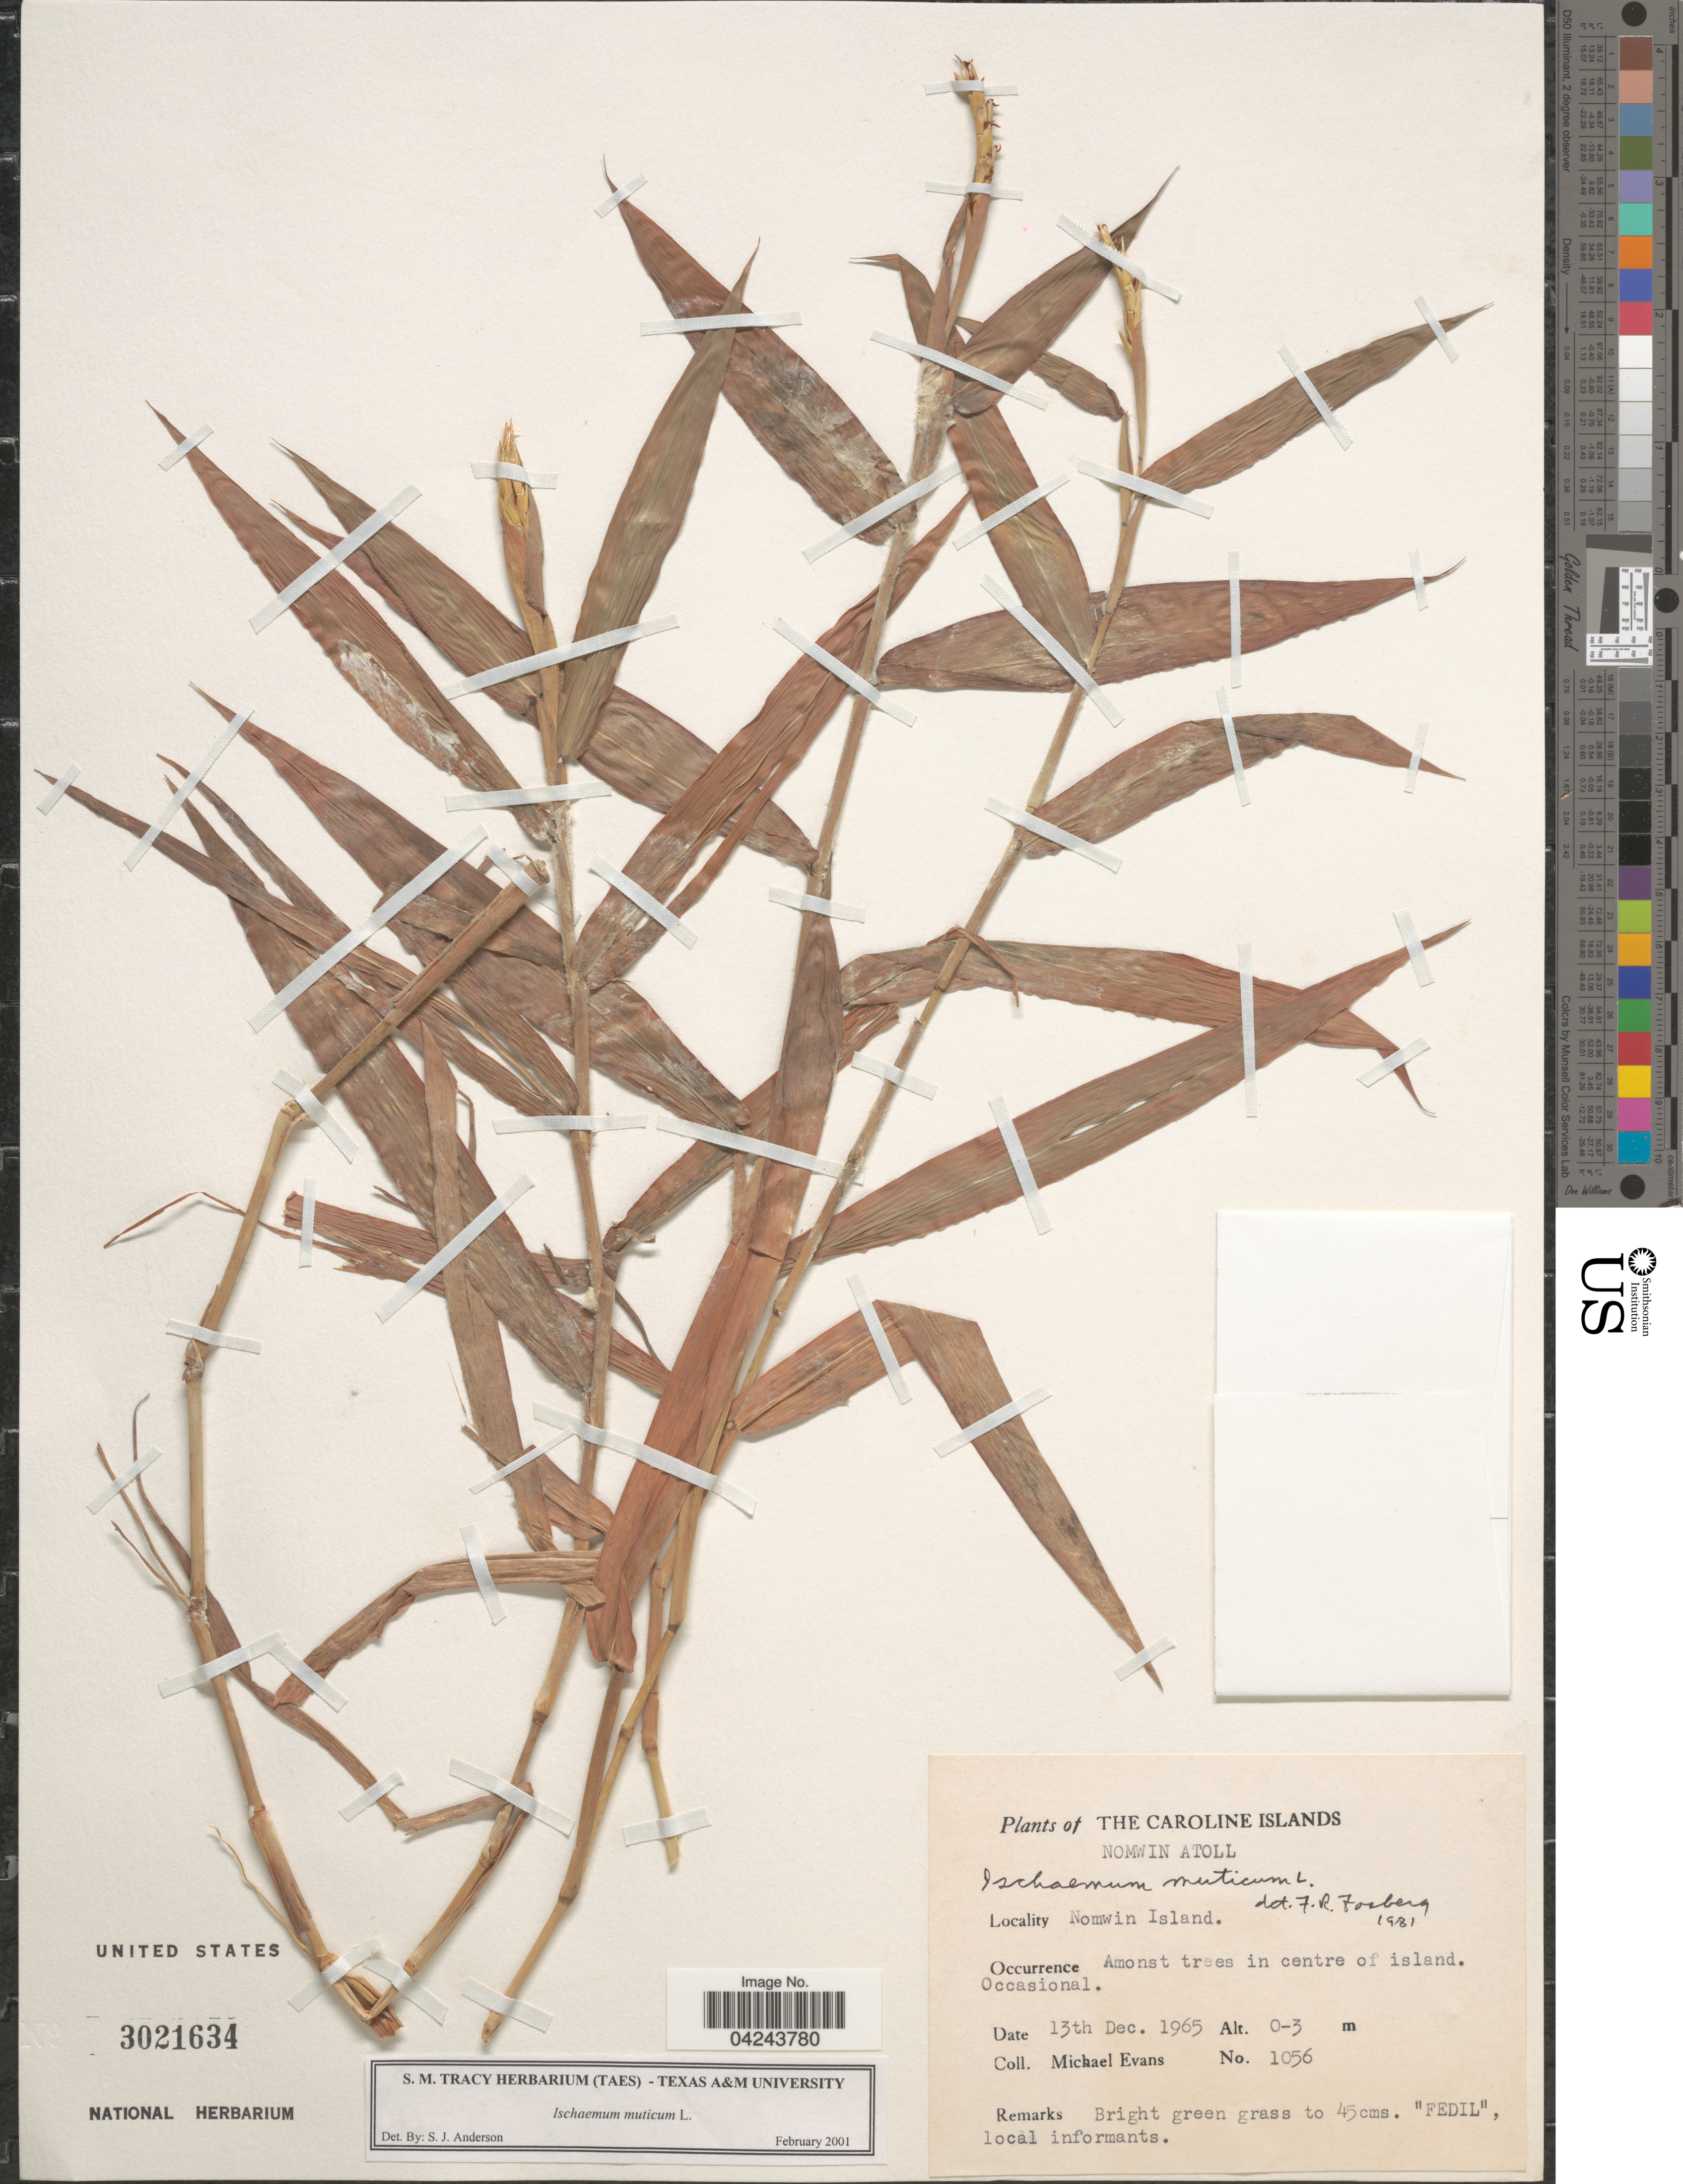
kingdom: Plantae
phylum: Tracheophyta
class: Liliopsida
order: Poales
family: Poaceae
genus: Ischaemum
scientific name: Ischaemum muticum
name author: L.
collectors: M. Evans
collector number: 1056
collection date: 1965-12-13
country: Micronesia, Federated States of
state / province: Truk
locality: Caroline Islands. Nomwin Atoll. Nomwin Island.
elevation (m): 0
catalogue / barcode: US 3021634